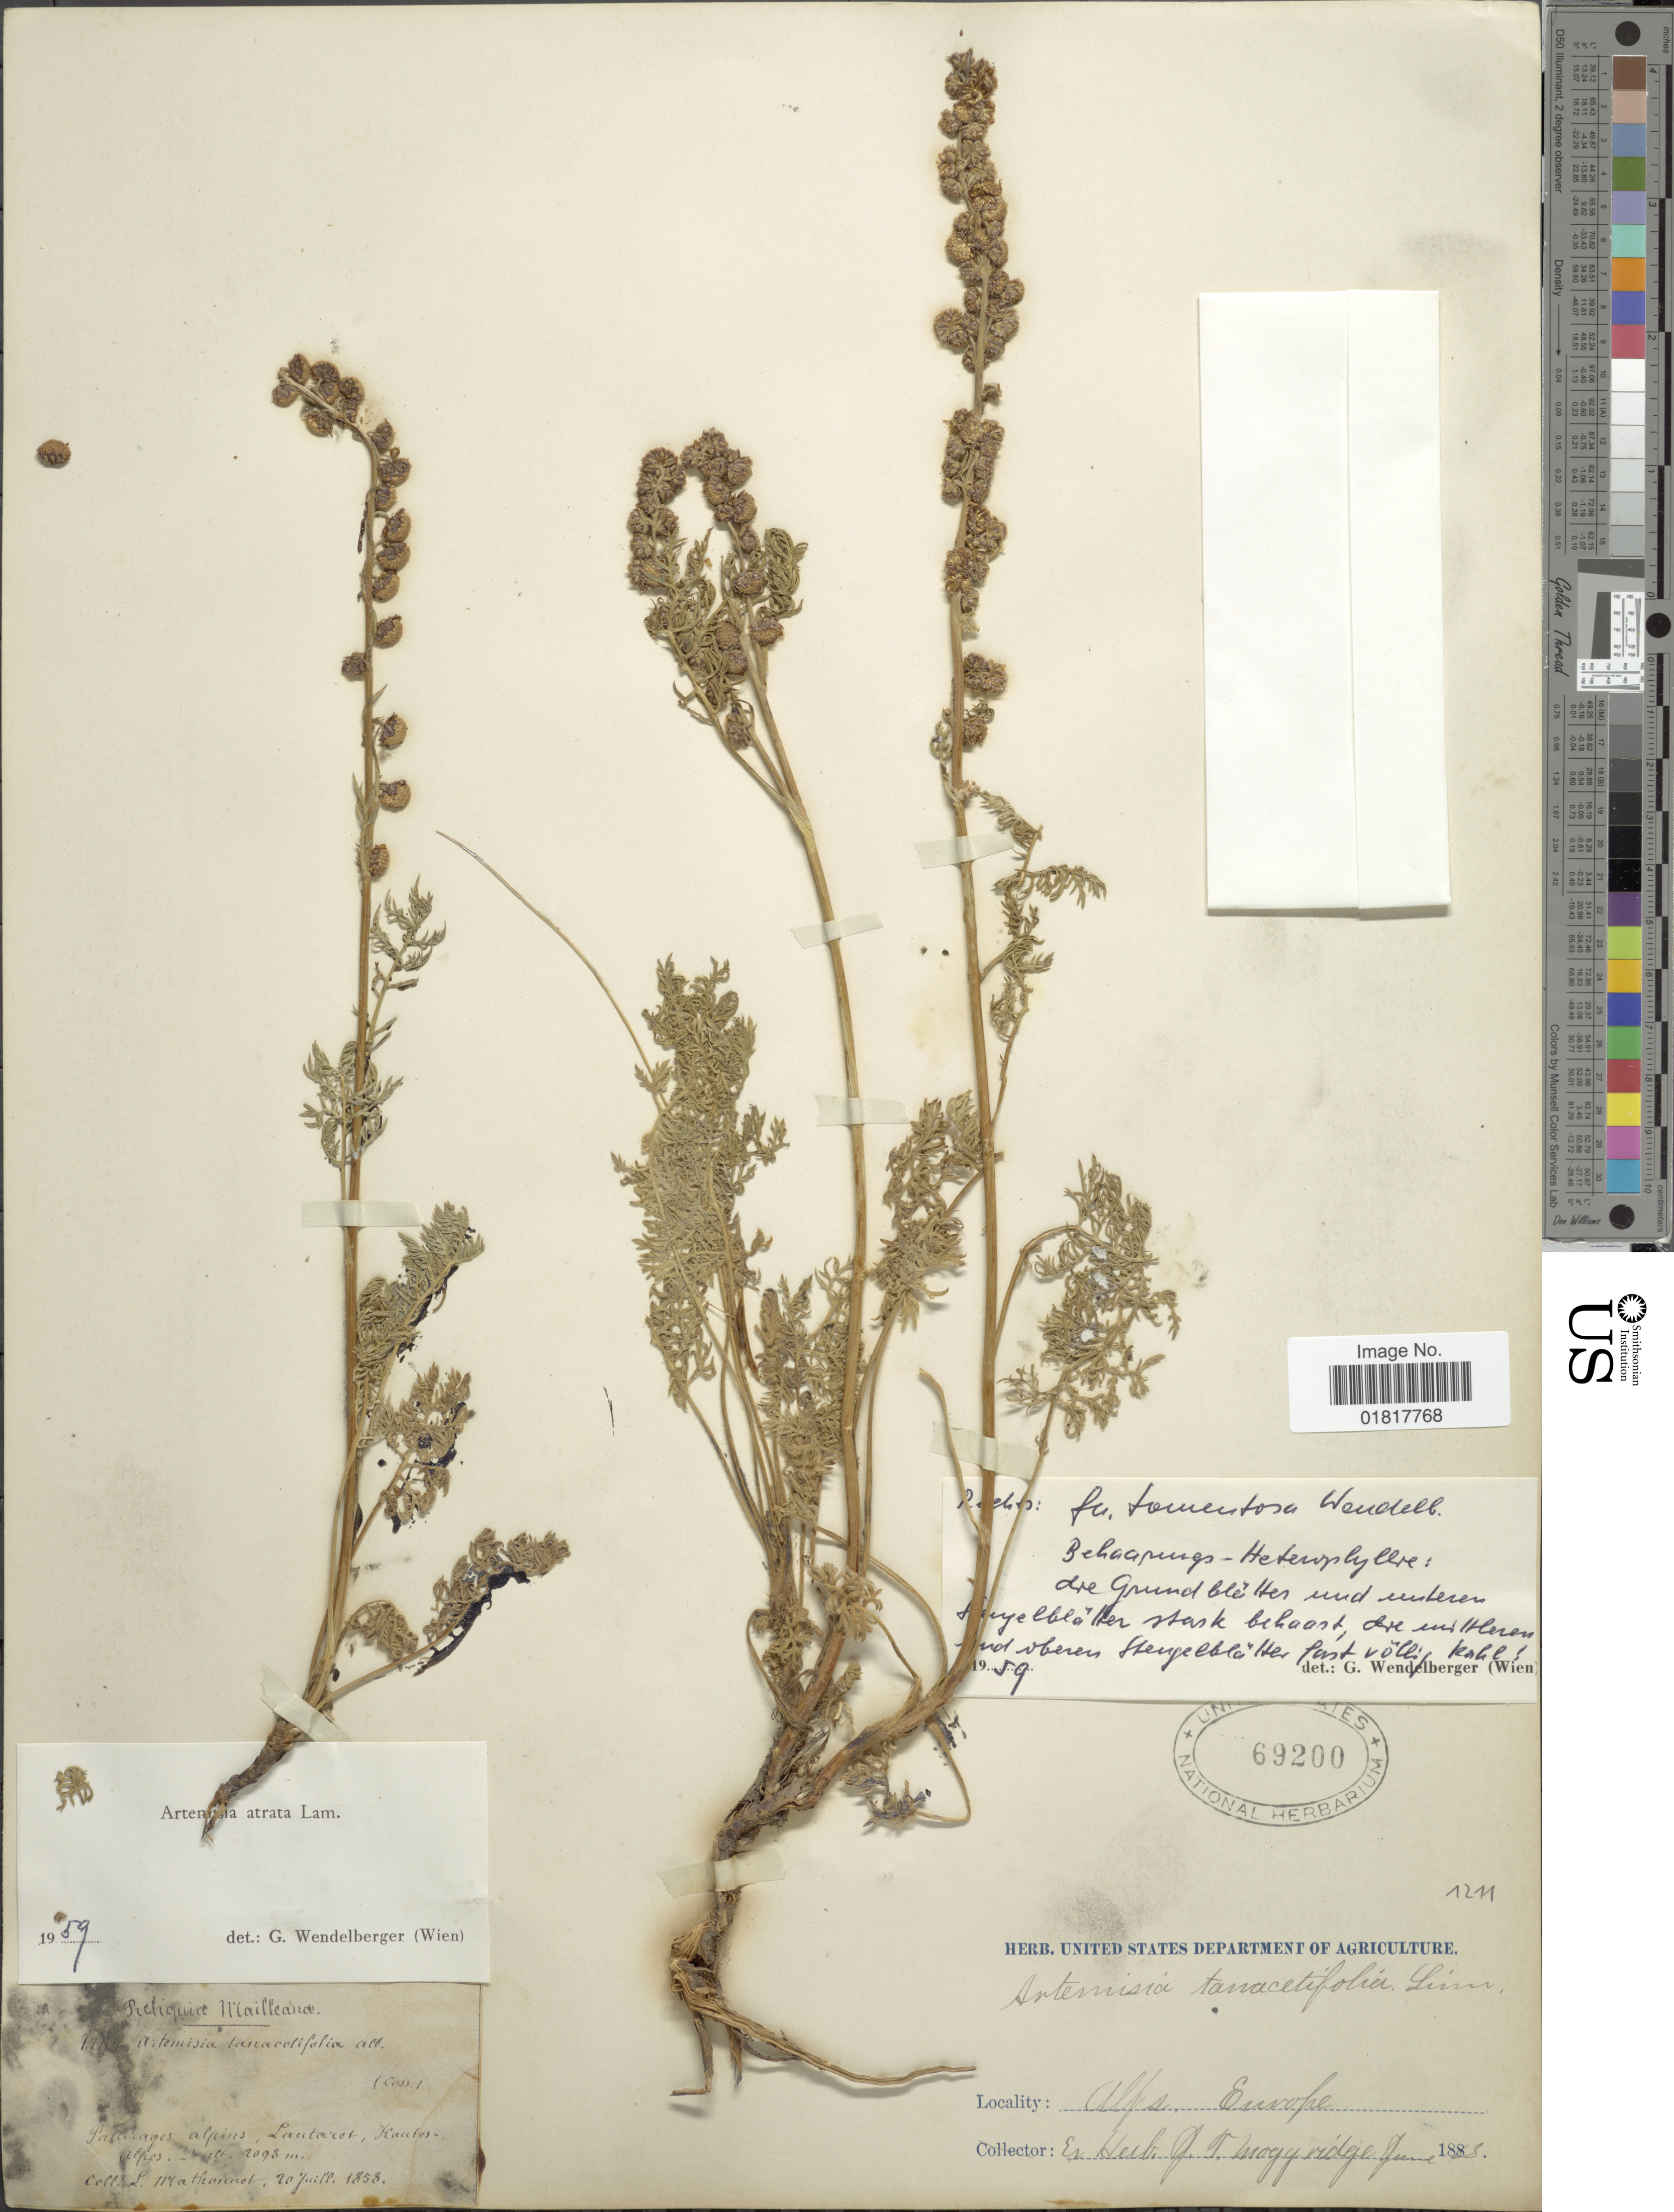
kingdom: Plantae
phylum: Tracheophyta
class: Magnoliopsida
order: Asterales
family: Asteraceae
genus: Artemisia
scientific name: Artemisia atrata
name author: Lam.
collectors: L. Mathonnet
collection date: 1858-07-20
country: France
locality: Paturages alpens, Lautaret, Hautes Alpes, Alps Europe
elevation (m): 2098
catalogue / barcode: US 69200